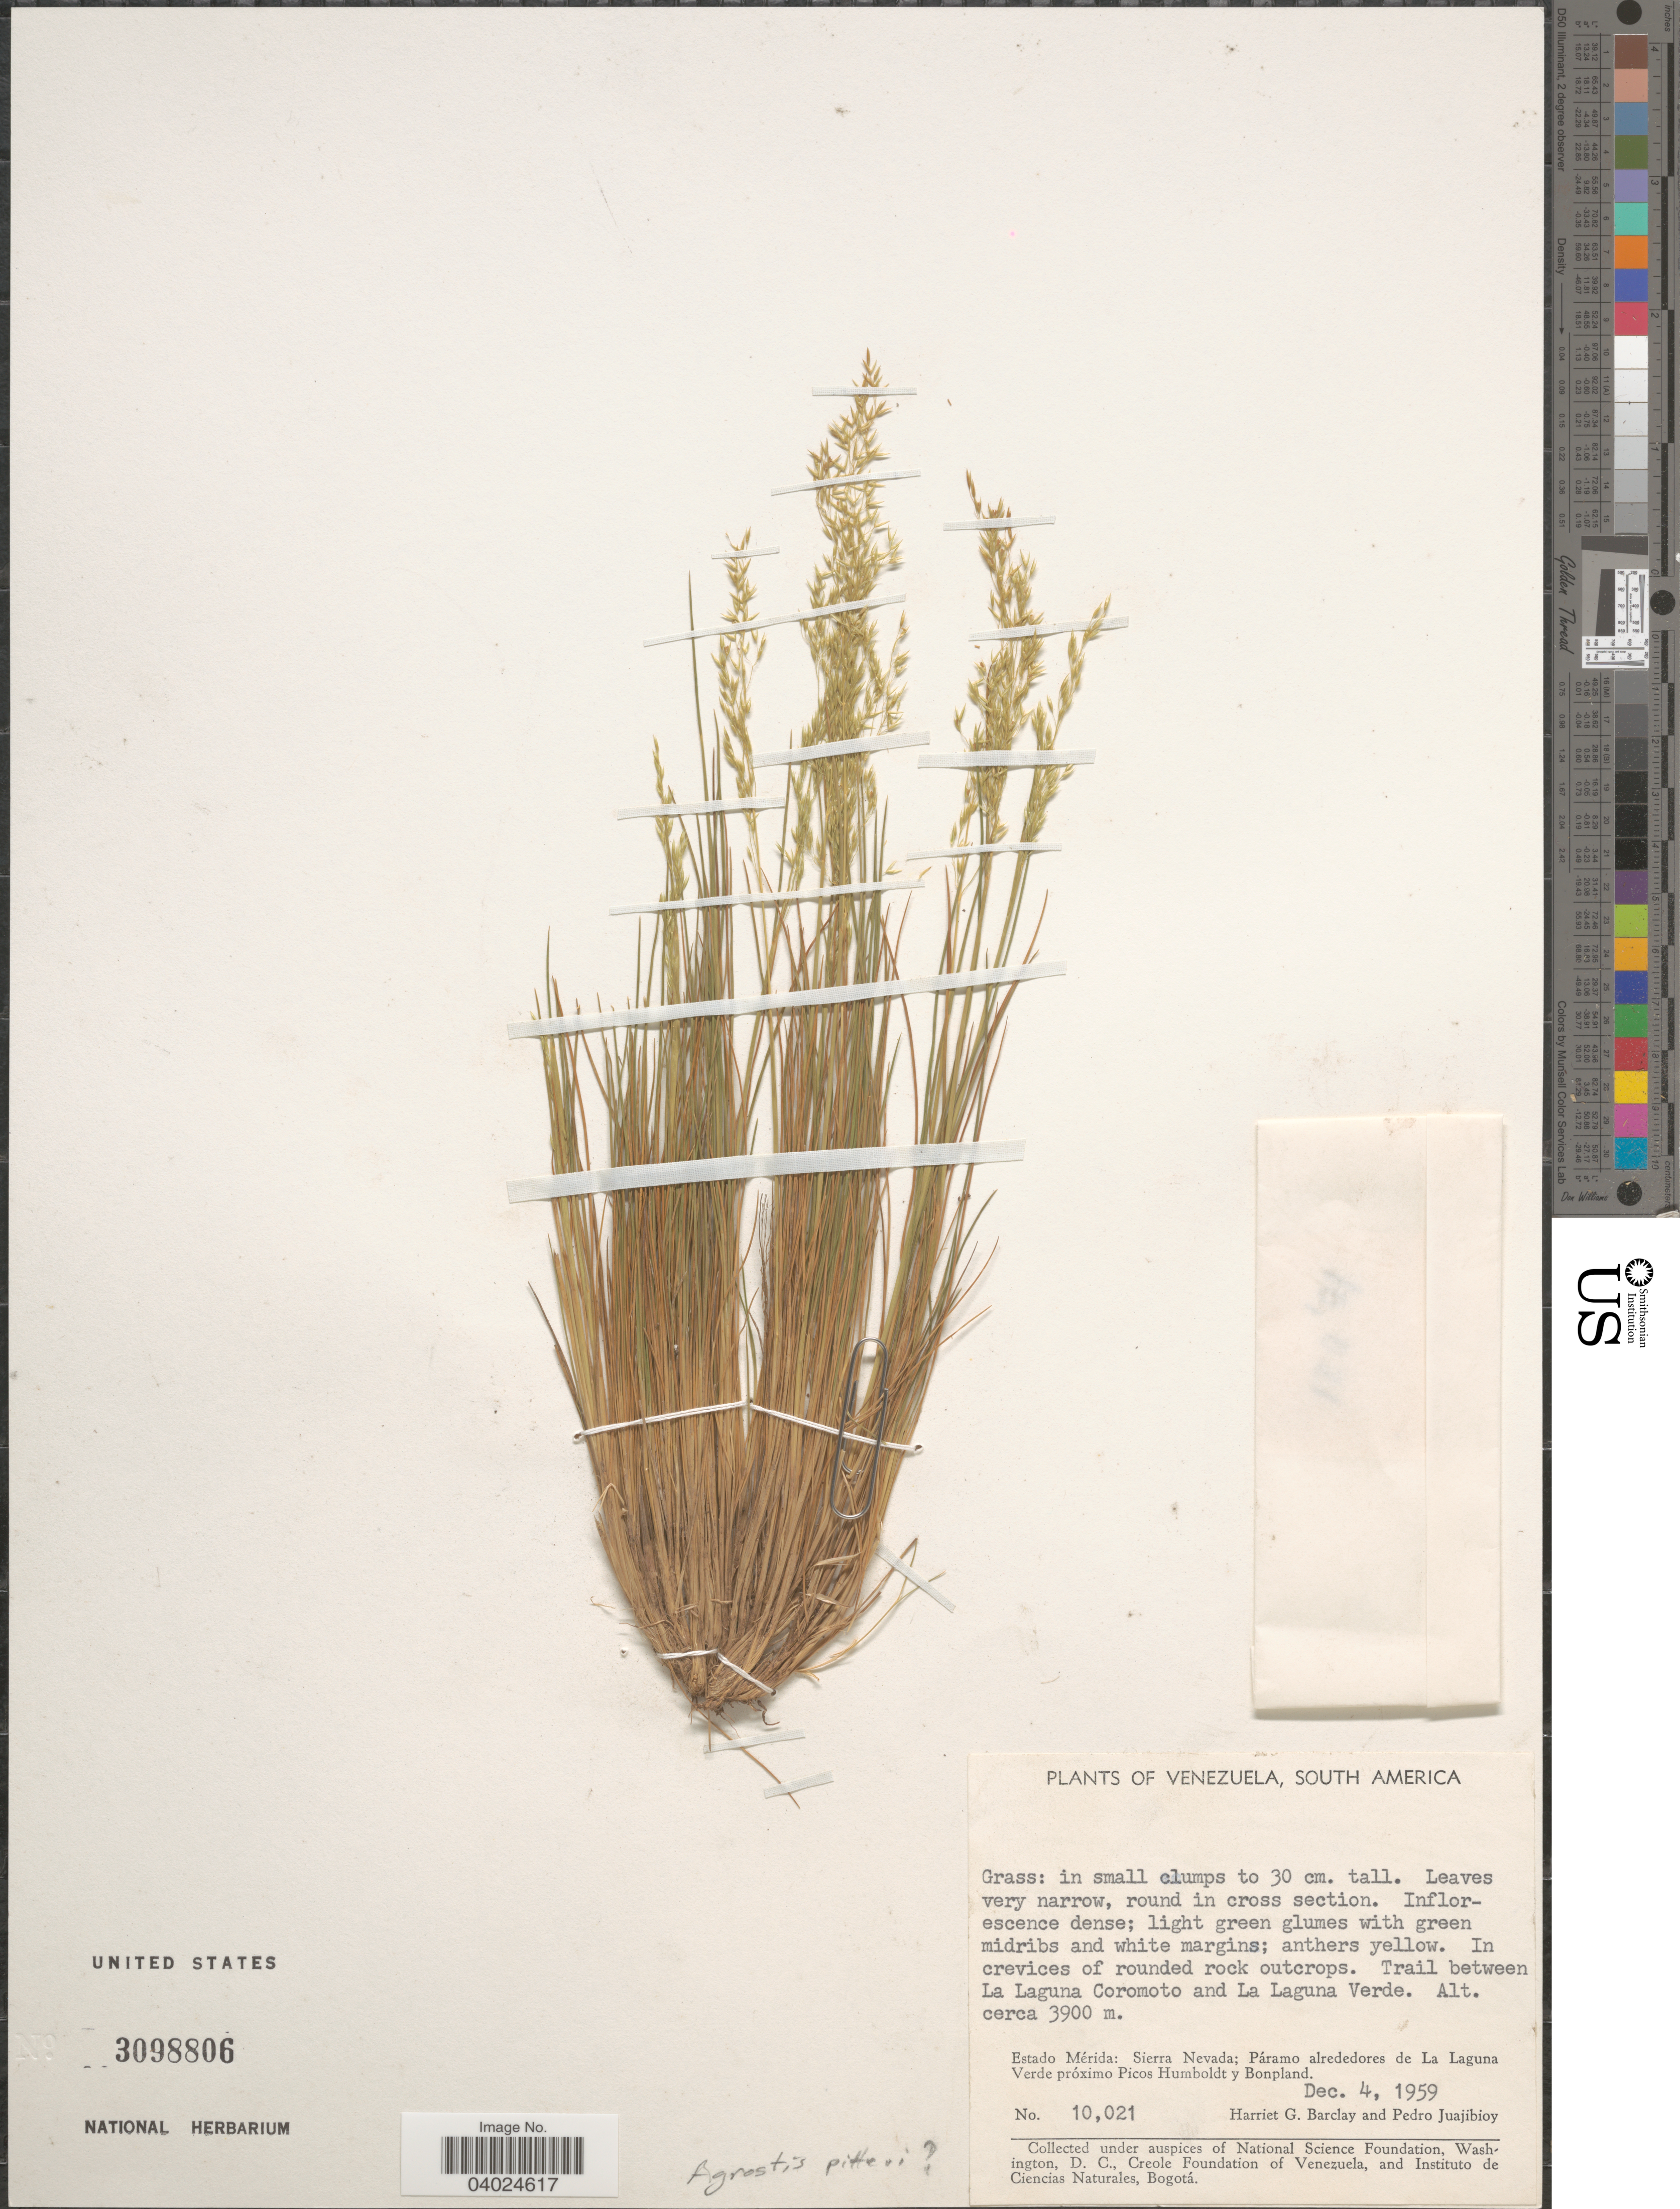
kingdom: Plantae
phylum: Tracheophyta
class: Liliopsida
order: Poales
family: Poaceae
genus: Agrostis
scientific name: Agrostis pittieri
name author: Hack.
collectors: H. G. Barclay & P. Juajibioy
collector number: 10021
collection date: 1959-12-04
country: Venezuela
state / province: Merida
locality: Trail between La Laguna Coromoto and La Laguna Verde. Sierra Nevada; Páramo alrededores de La Laguna Verde próximo Picos Humboldt y Bonpland.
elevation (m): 3900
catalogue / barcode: US 3098806